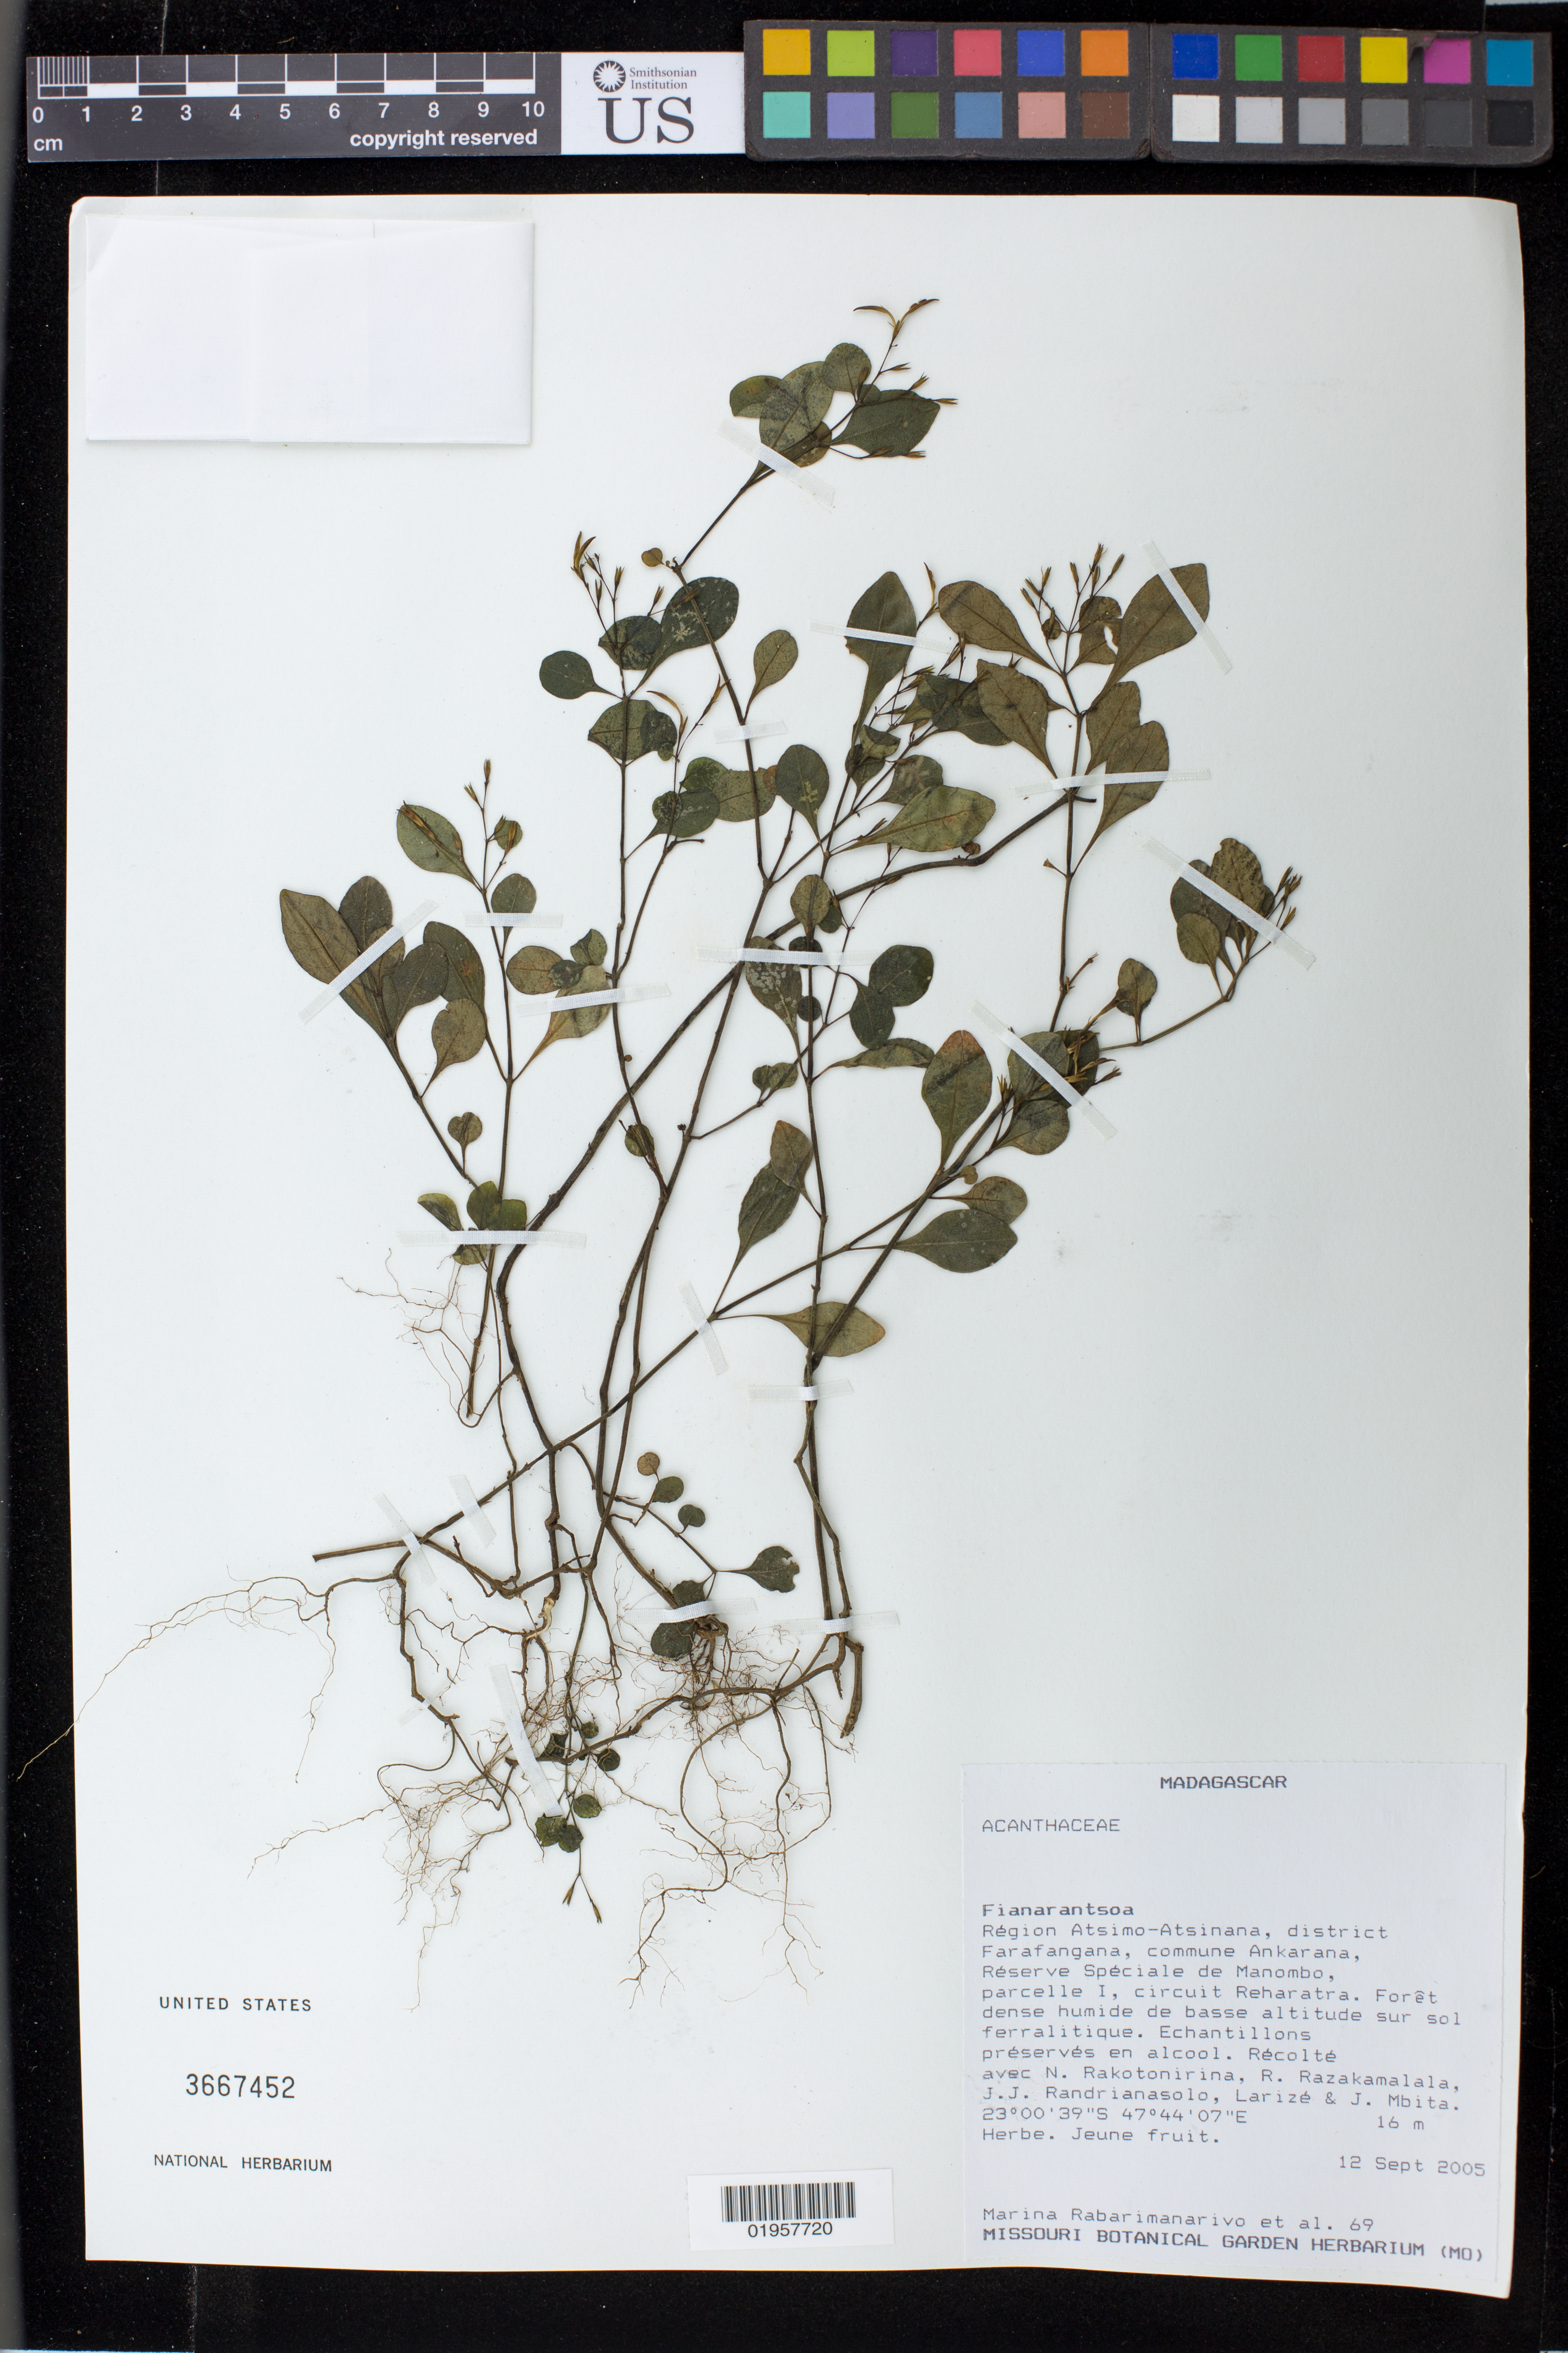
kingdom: Plantae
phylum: Tracheophyta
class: Magnoliopsida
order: Lamiales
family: Acanthaceae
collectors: M. Rabarimanarivo et al.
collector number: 69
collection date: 2005-09-12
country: Madagascar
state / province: Atsimo-Atsinanana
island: Madagascar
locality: Région Atsimo-Atsinana, District Farafangana, commune Ankarana, Réserve Spéciale de manombo, parcelle I, circuit Reharatra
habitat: Forêt dense humide de basse altitude sur sol ferralitique. Echantillons préservés en alcool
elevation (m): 16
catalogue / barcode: US 3667452